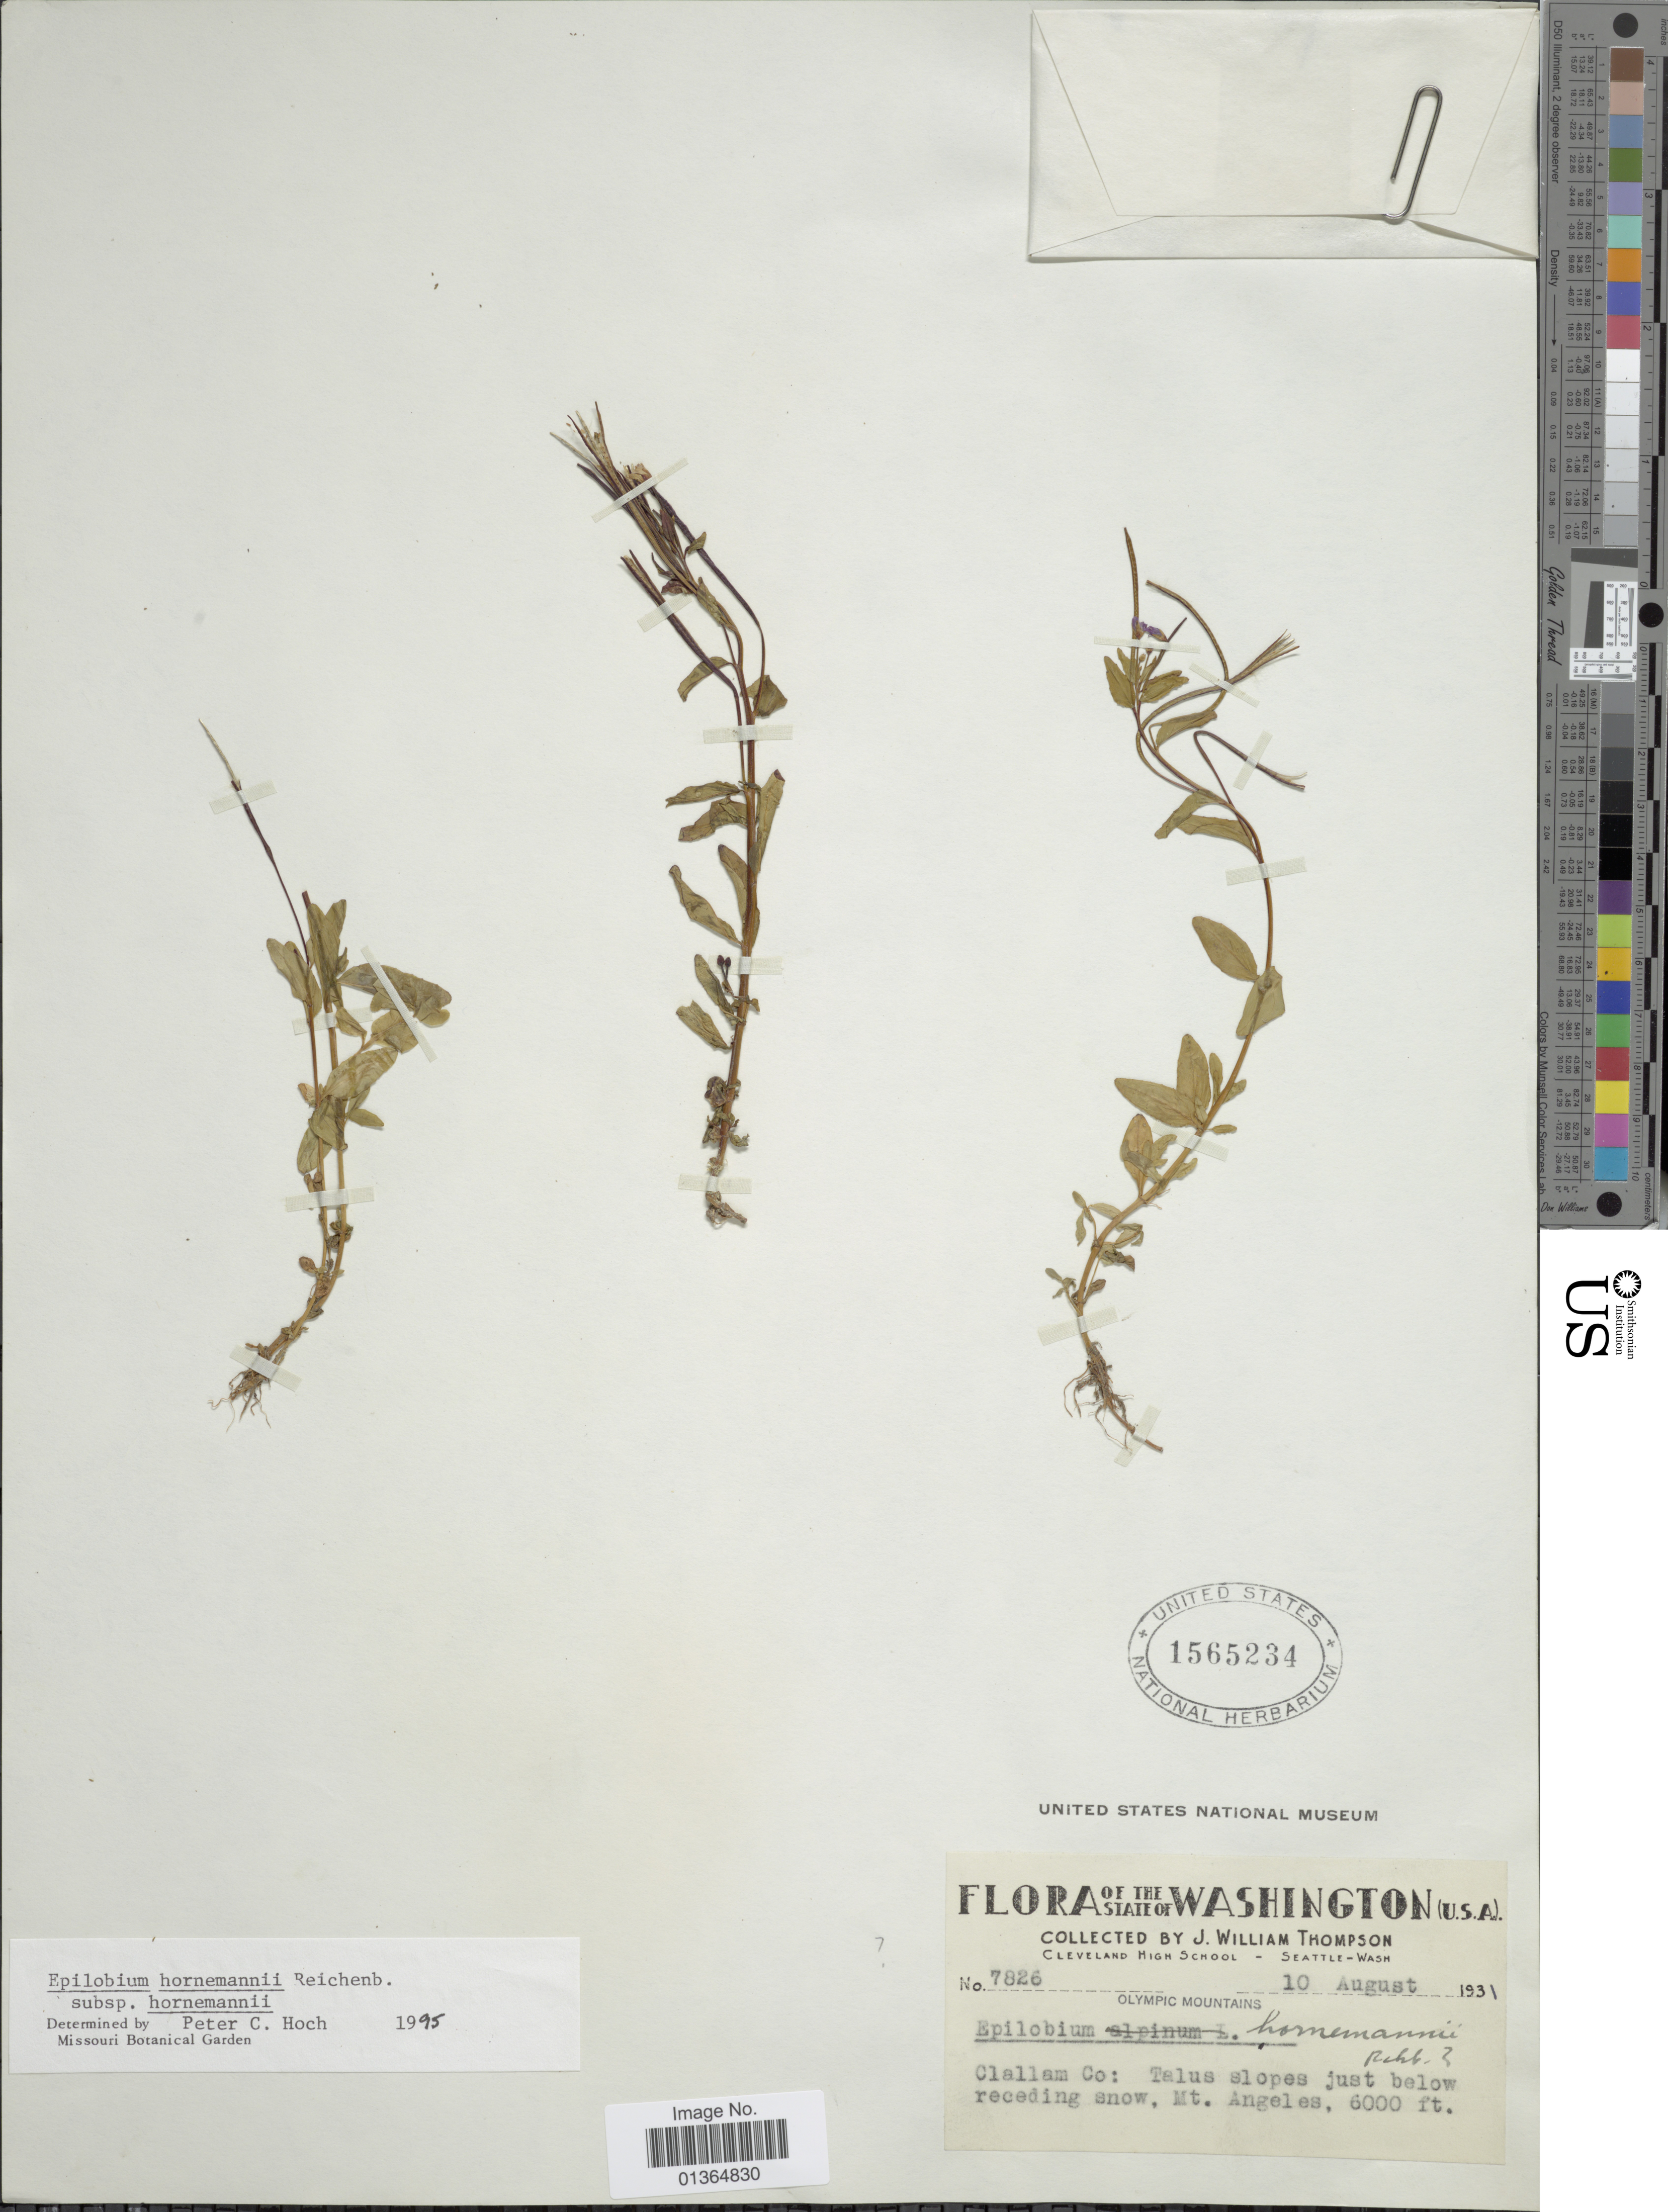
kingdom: Plantae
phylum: Tracheophyta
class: Magnoliopsida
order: Myrtales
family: Onagraceae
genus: Epilobium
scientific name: Epilobium hornemannii subsp. hornemannii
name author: Rchb.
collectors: J. W. Thompson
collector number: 7826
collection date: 1931-08-10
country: United States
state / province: Washington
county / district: Clallam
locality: Clallam Co: Talus slopes just below receding snow, Mt. Angeles.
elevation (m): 1829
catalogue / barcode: US 1565234